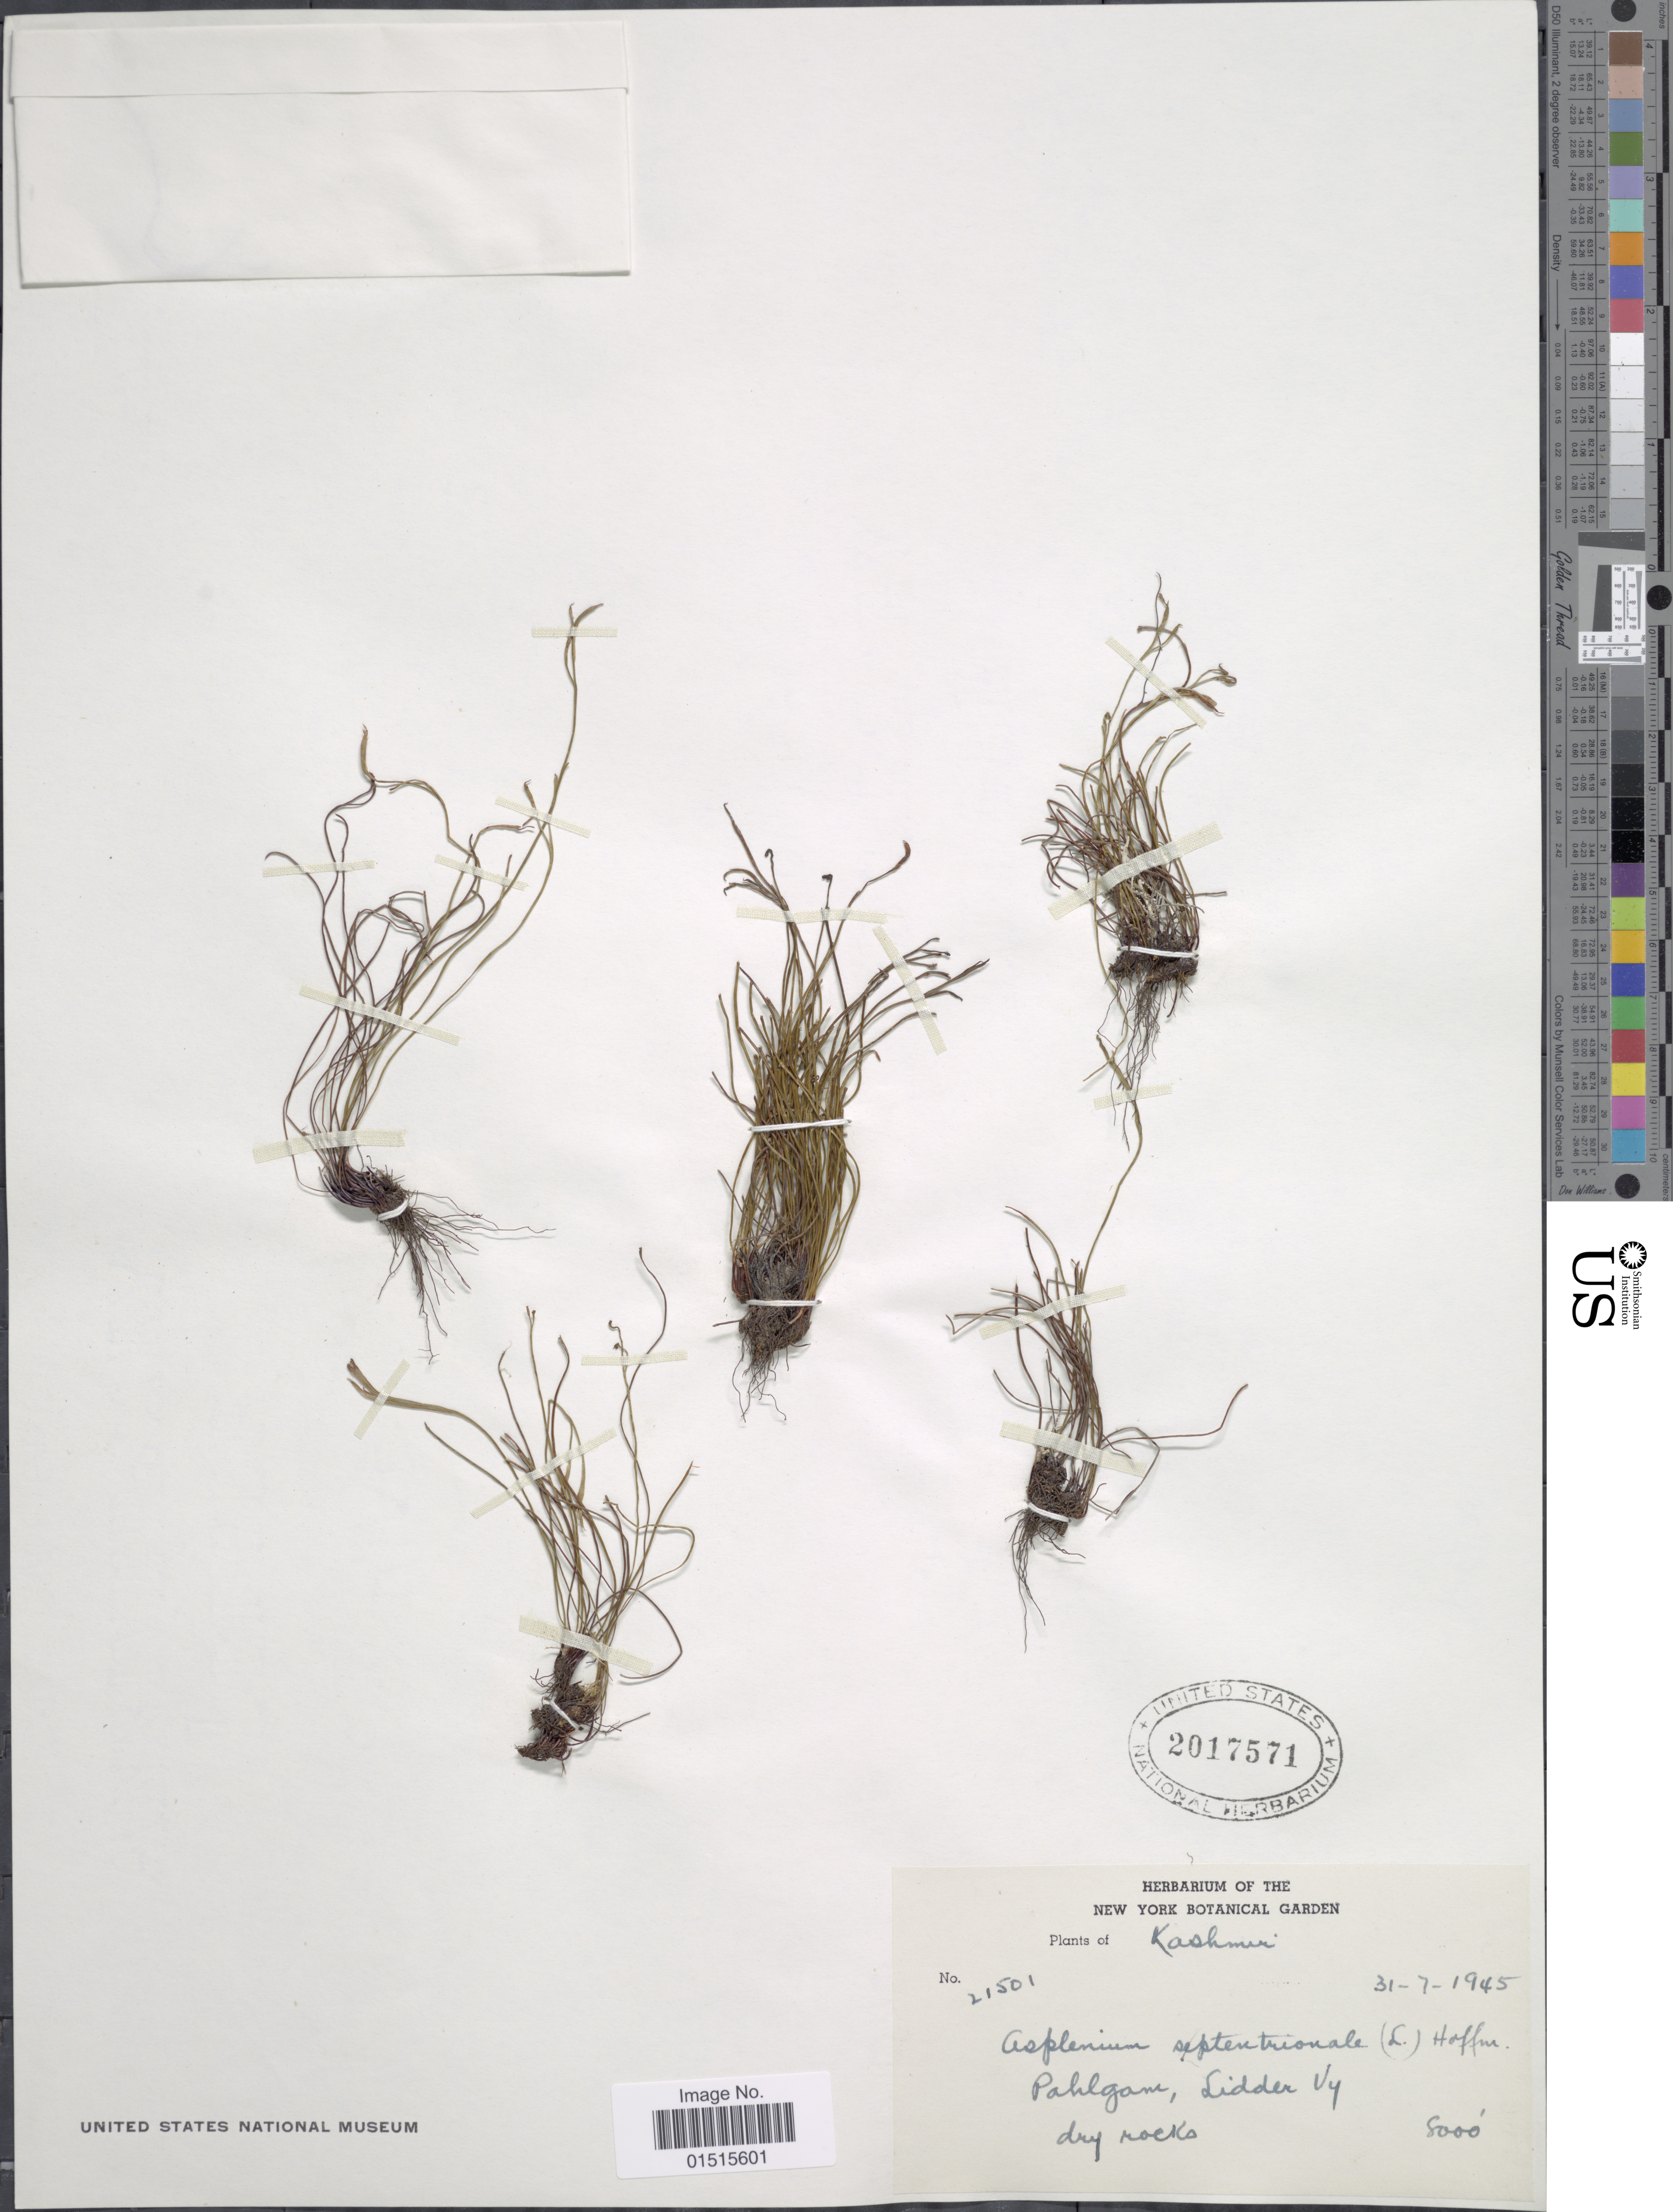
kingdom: Plantae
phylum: Tracheophyta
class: Polypodiopsida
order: Polypodiales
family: Aspleniaceae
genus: Asplenium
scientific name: Asplenium septentrionale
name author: (L.) Hoffm.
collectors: New York Botanical Gardens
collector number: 21501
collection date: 1945-07-31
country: India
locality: Pahlagm, Lidder Vy, dry rocks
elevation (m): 2438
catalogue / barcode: US 2017571